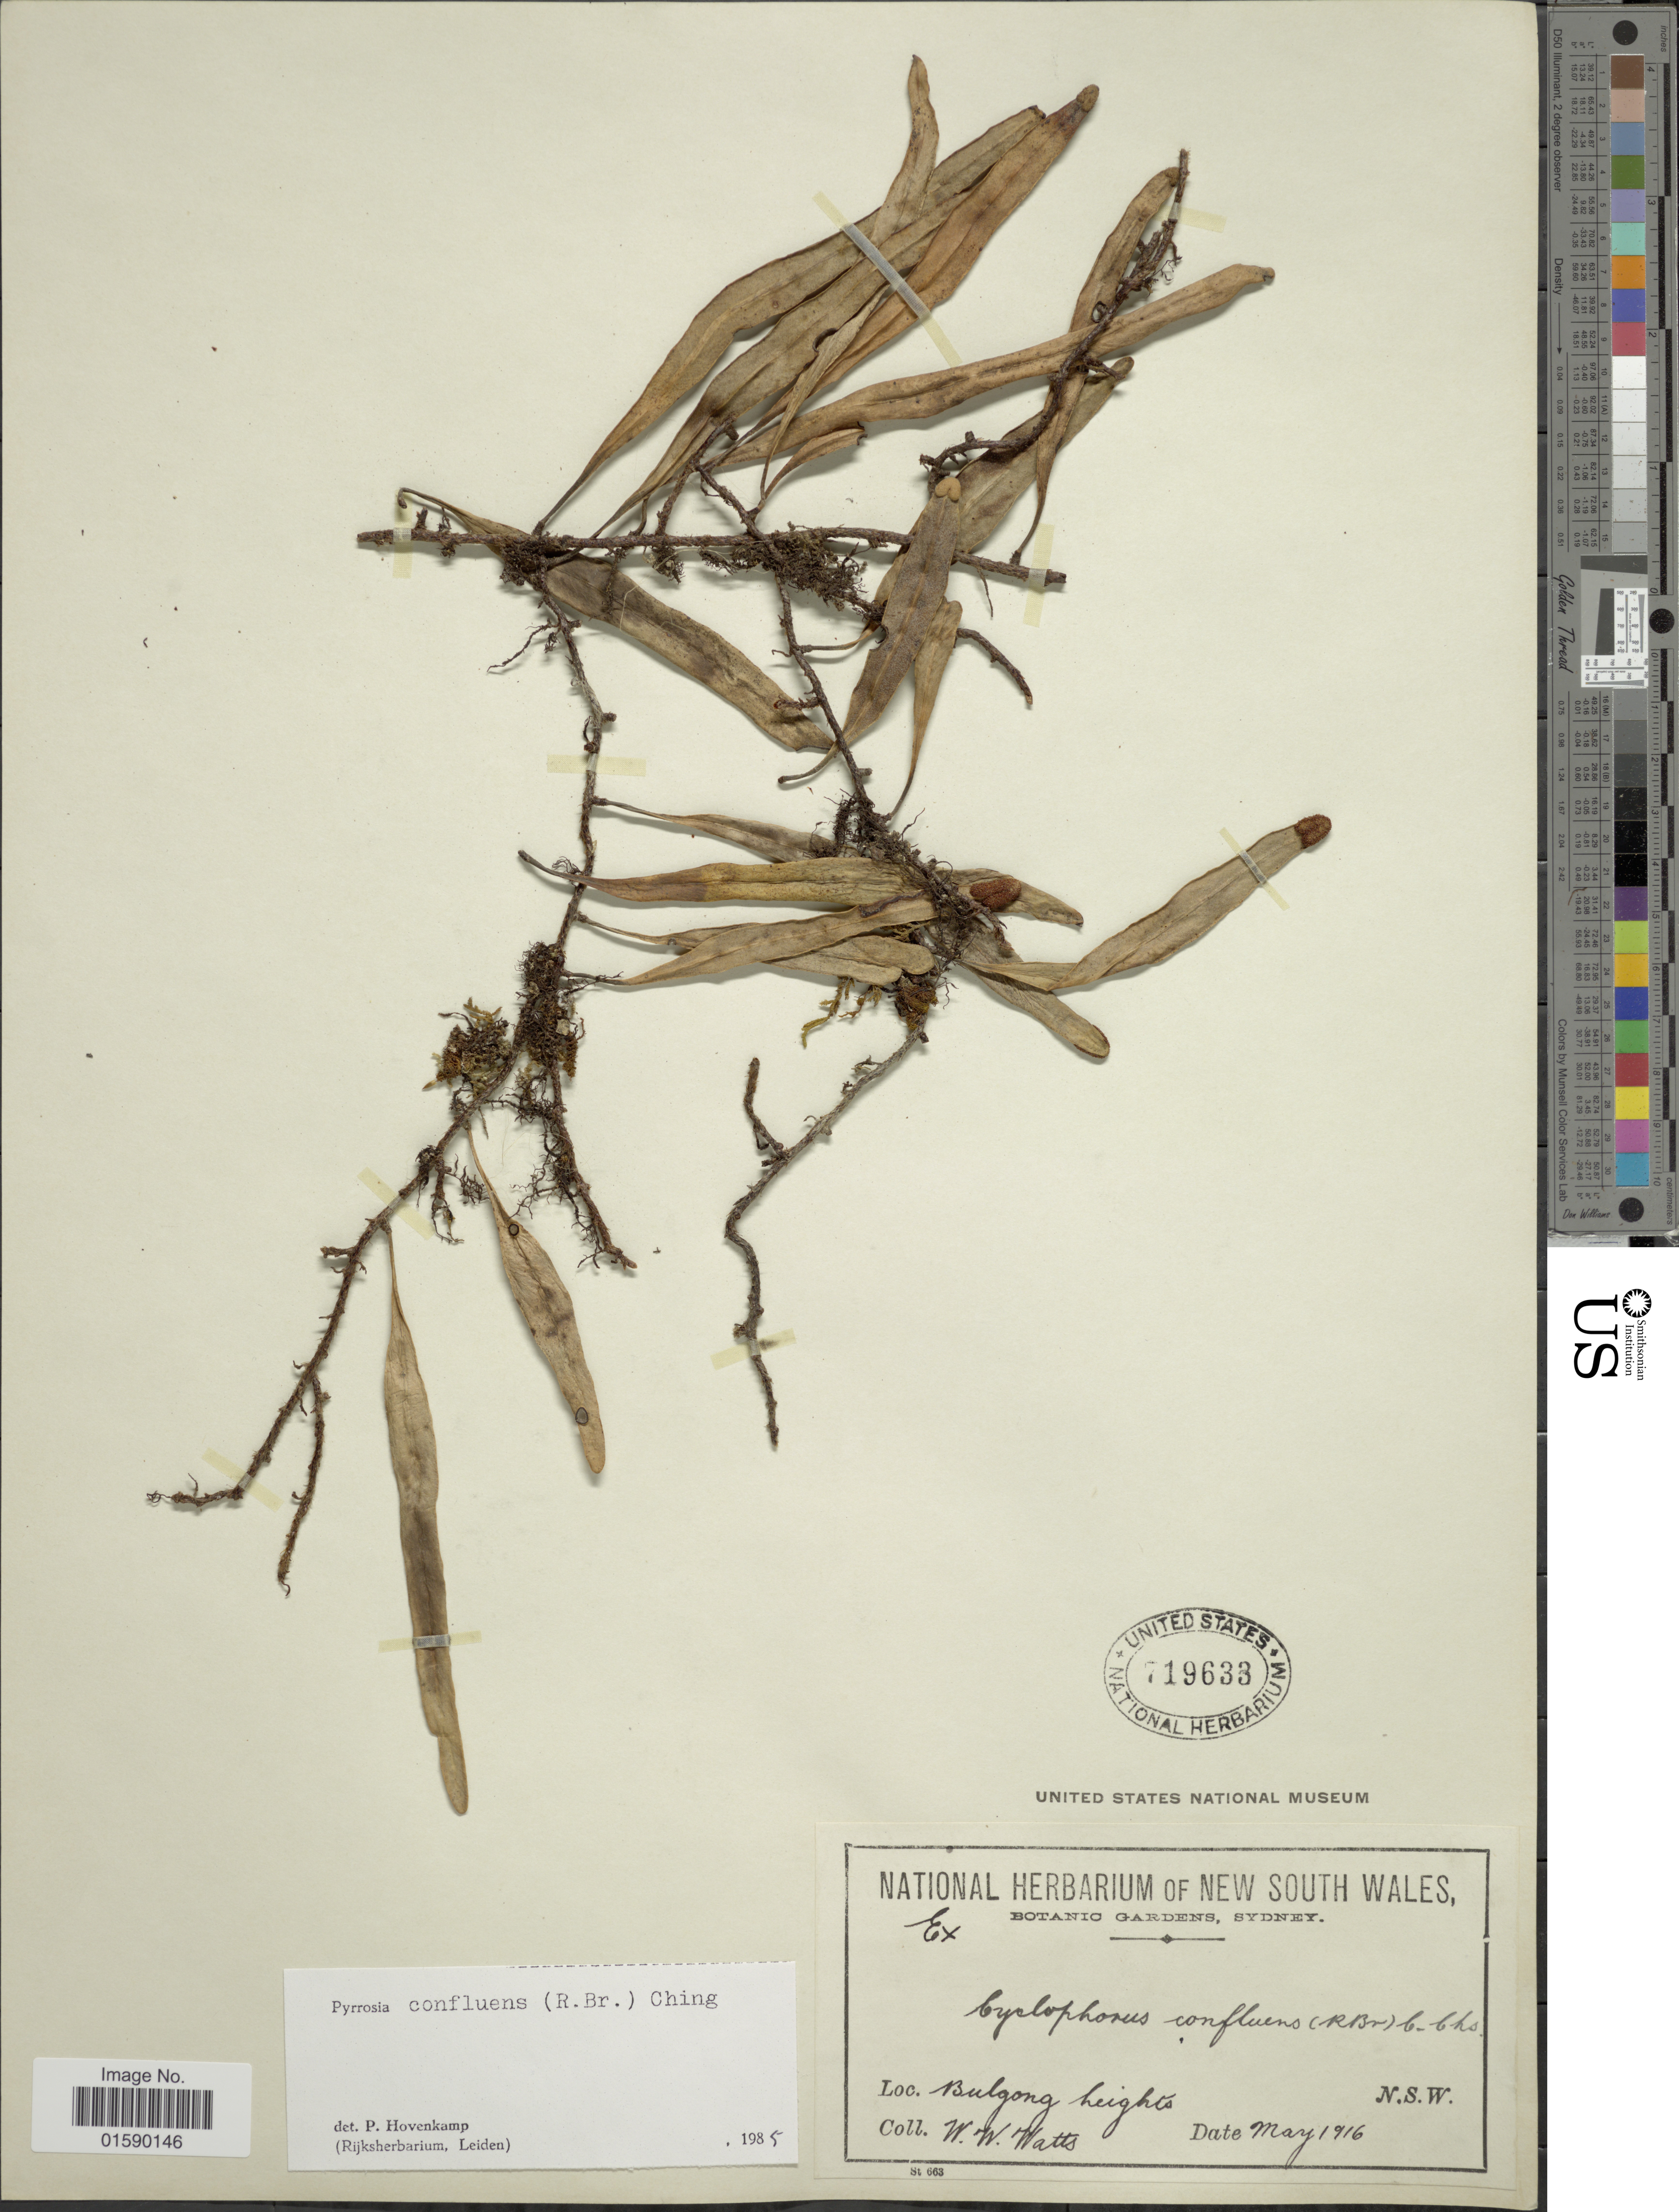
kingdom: Plantae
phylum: Tracheophyta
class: Polypodiopsida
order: Polypodiales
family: Polypodiaceae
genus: Pyrrosia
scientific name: Pyrrosia confluens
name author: (R. Br.) Ching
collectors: W. W. Watts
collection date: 1916-05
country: Australia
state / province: New South Wales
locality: Bulong heights, N.S.W.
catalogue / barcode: US 719633